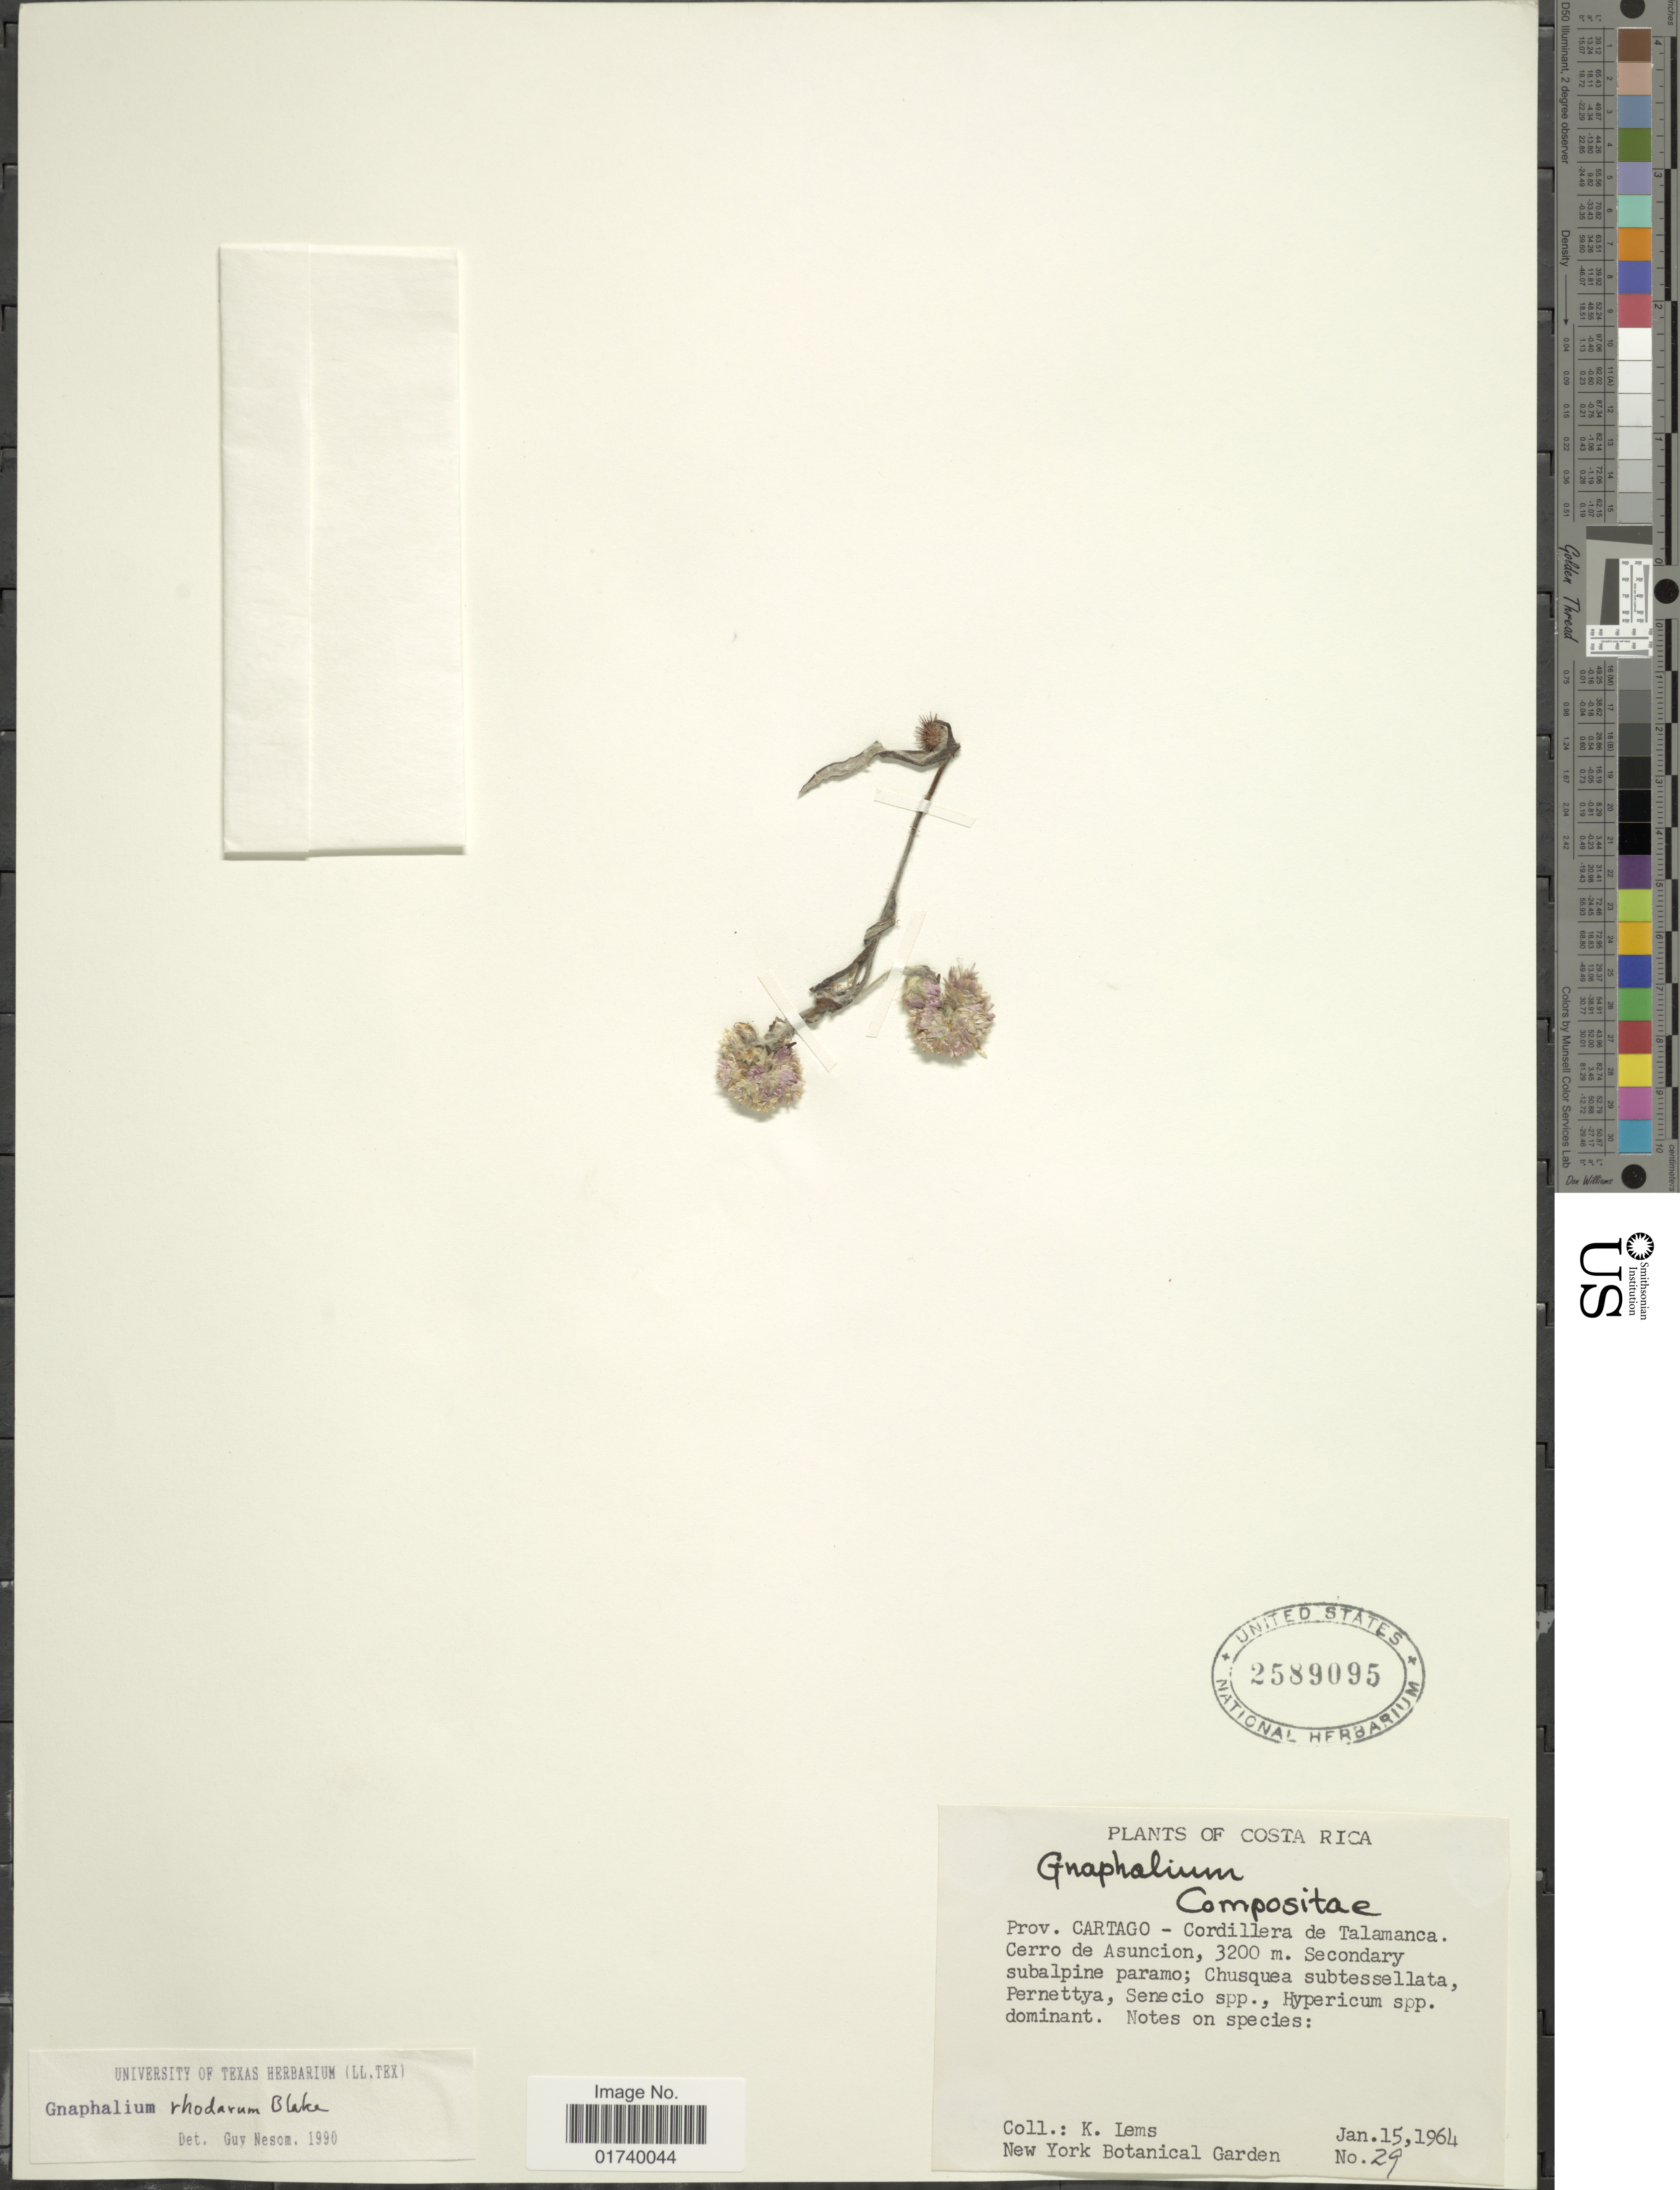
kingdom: Plantae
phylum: Tracheophyta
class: Magnoliopsida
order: Asterales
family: Asteraceae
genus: Pseudognaphalium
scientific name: Pseudognaphalium rhodarum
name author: (S.F. Blake) Anderb.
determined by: Nesom, Guy L.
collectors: K. Lems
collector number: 29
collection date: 1964-01-15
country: Costa Rica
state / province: Cartago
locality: Prov. Cartago - Cordillera de Talamanca, Cerro de Asuncion.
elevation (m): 3200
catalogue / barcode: US 2589095